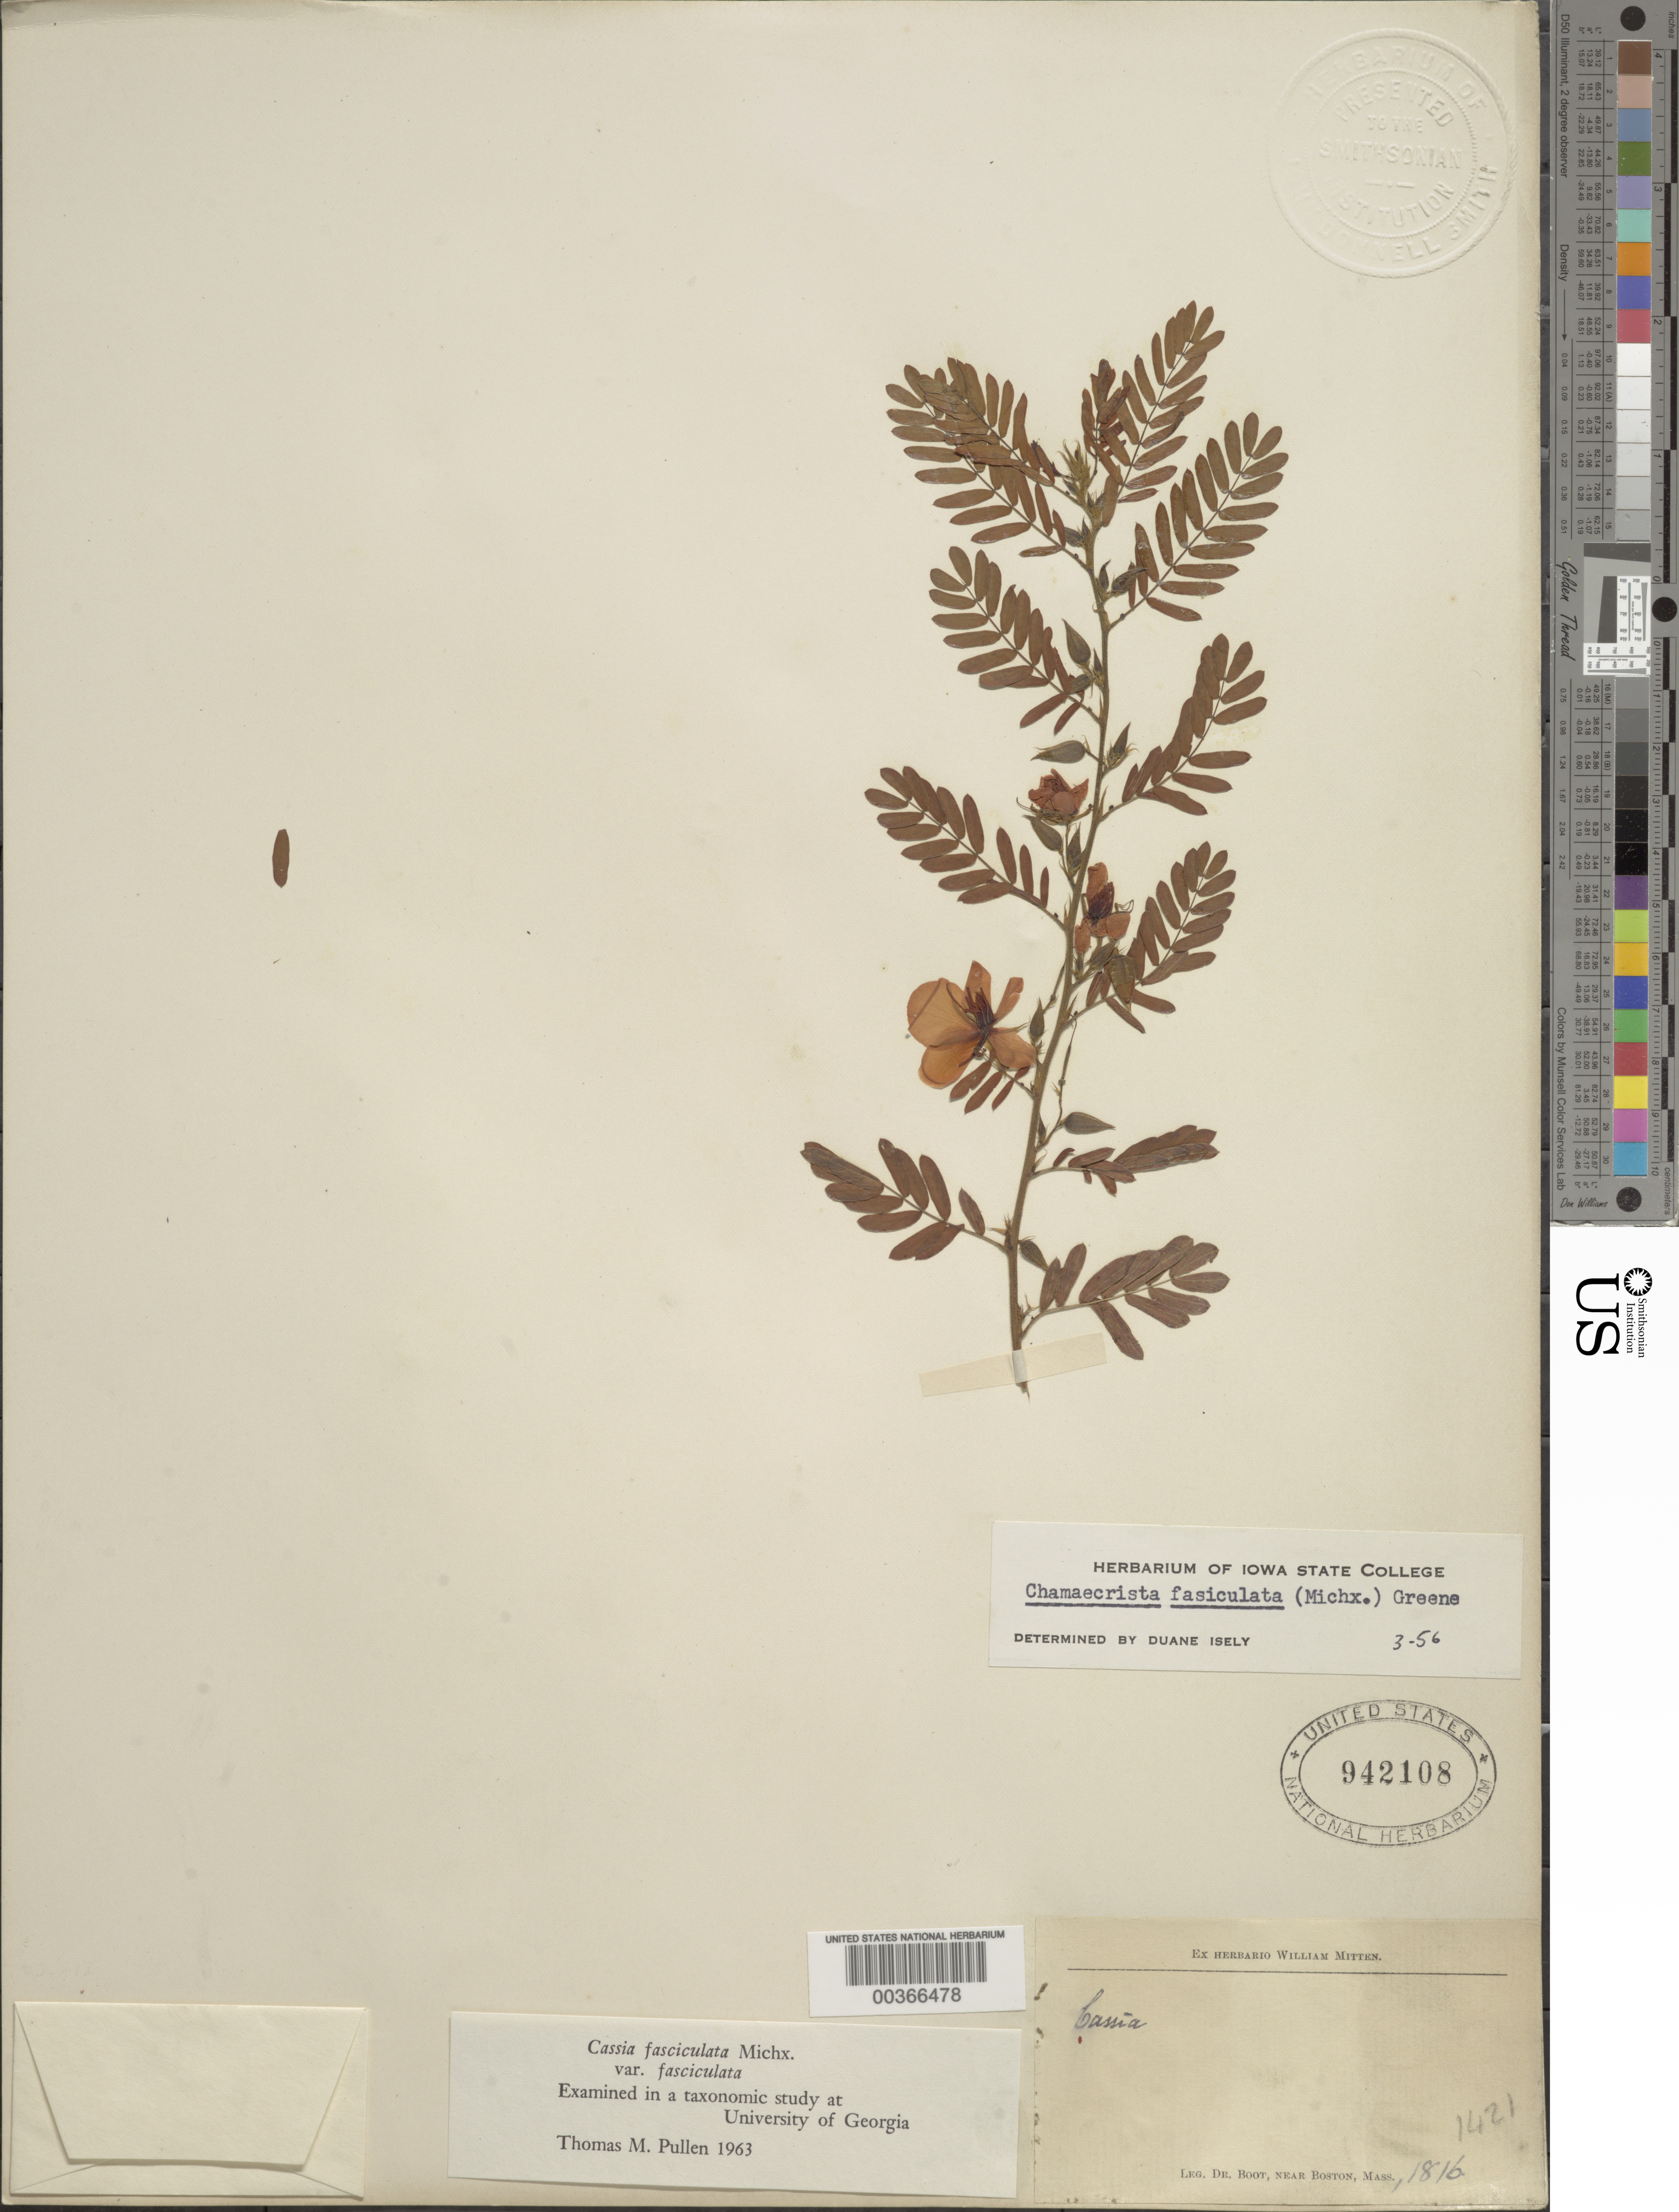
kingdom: Plantae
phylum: Tracheophyta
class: Magnoliopsida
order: Fabales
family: Fabaceae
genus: Chamaecrista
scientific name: Chamaecrista fasciculata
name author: (Michx.) Greene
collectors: -. Boot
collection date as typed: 1816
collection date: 1816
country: United States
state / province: Massachusetts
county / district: Suffolk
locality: Boston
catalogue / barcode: US 942108